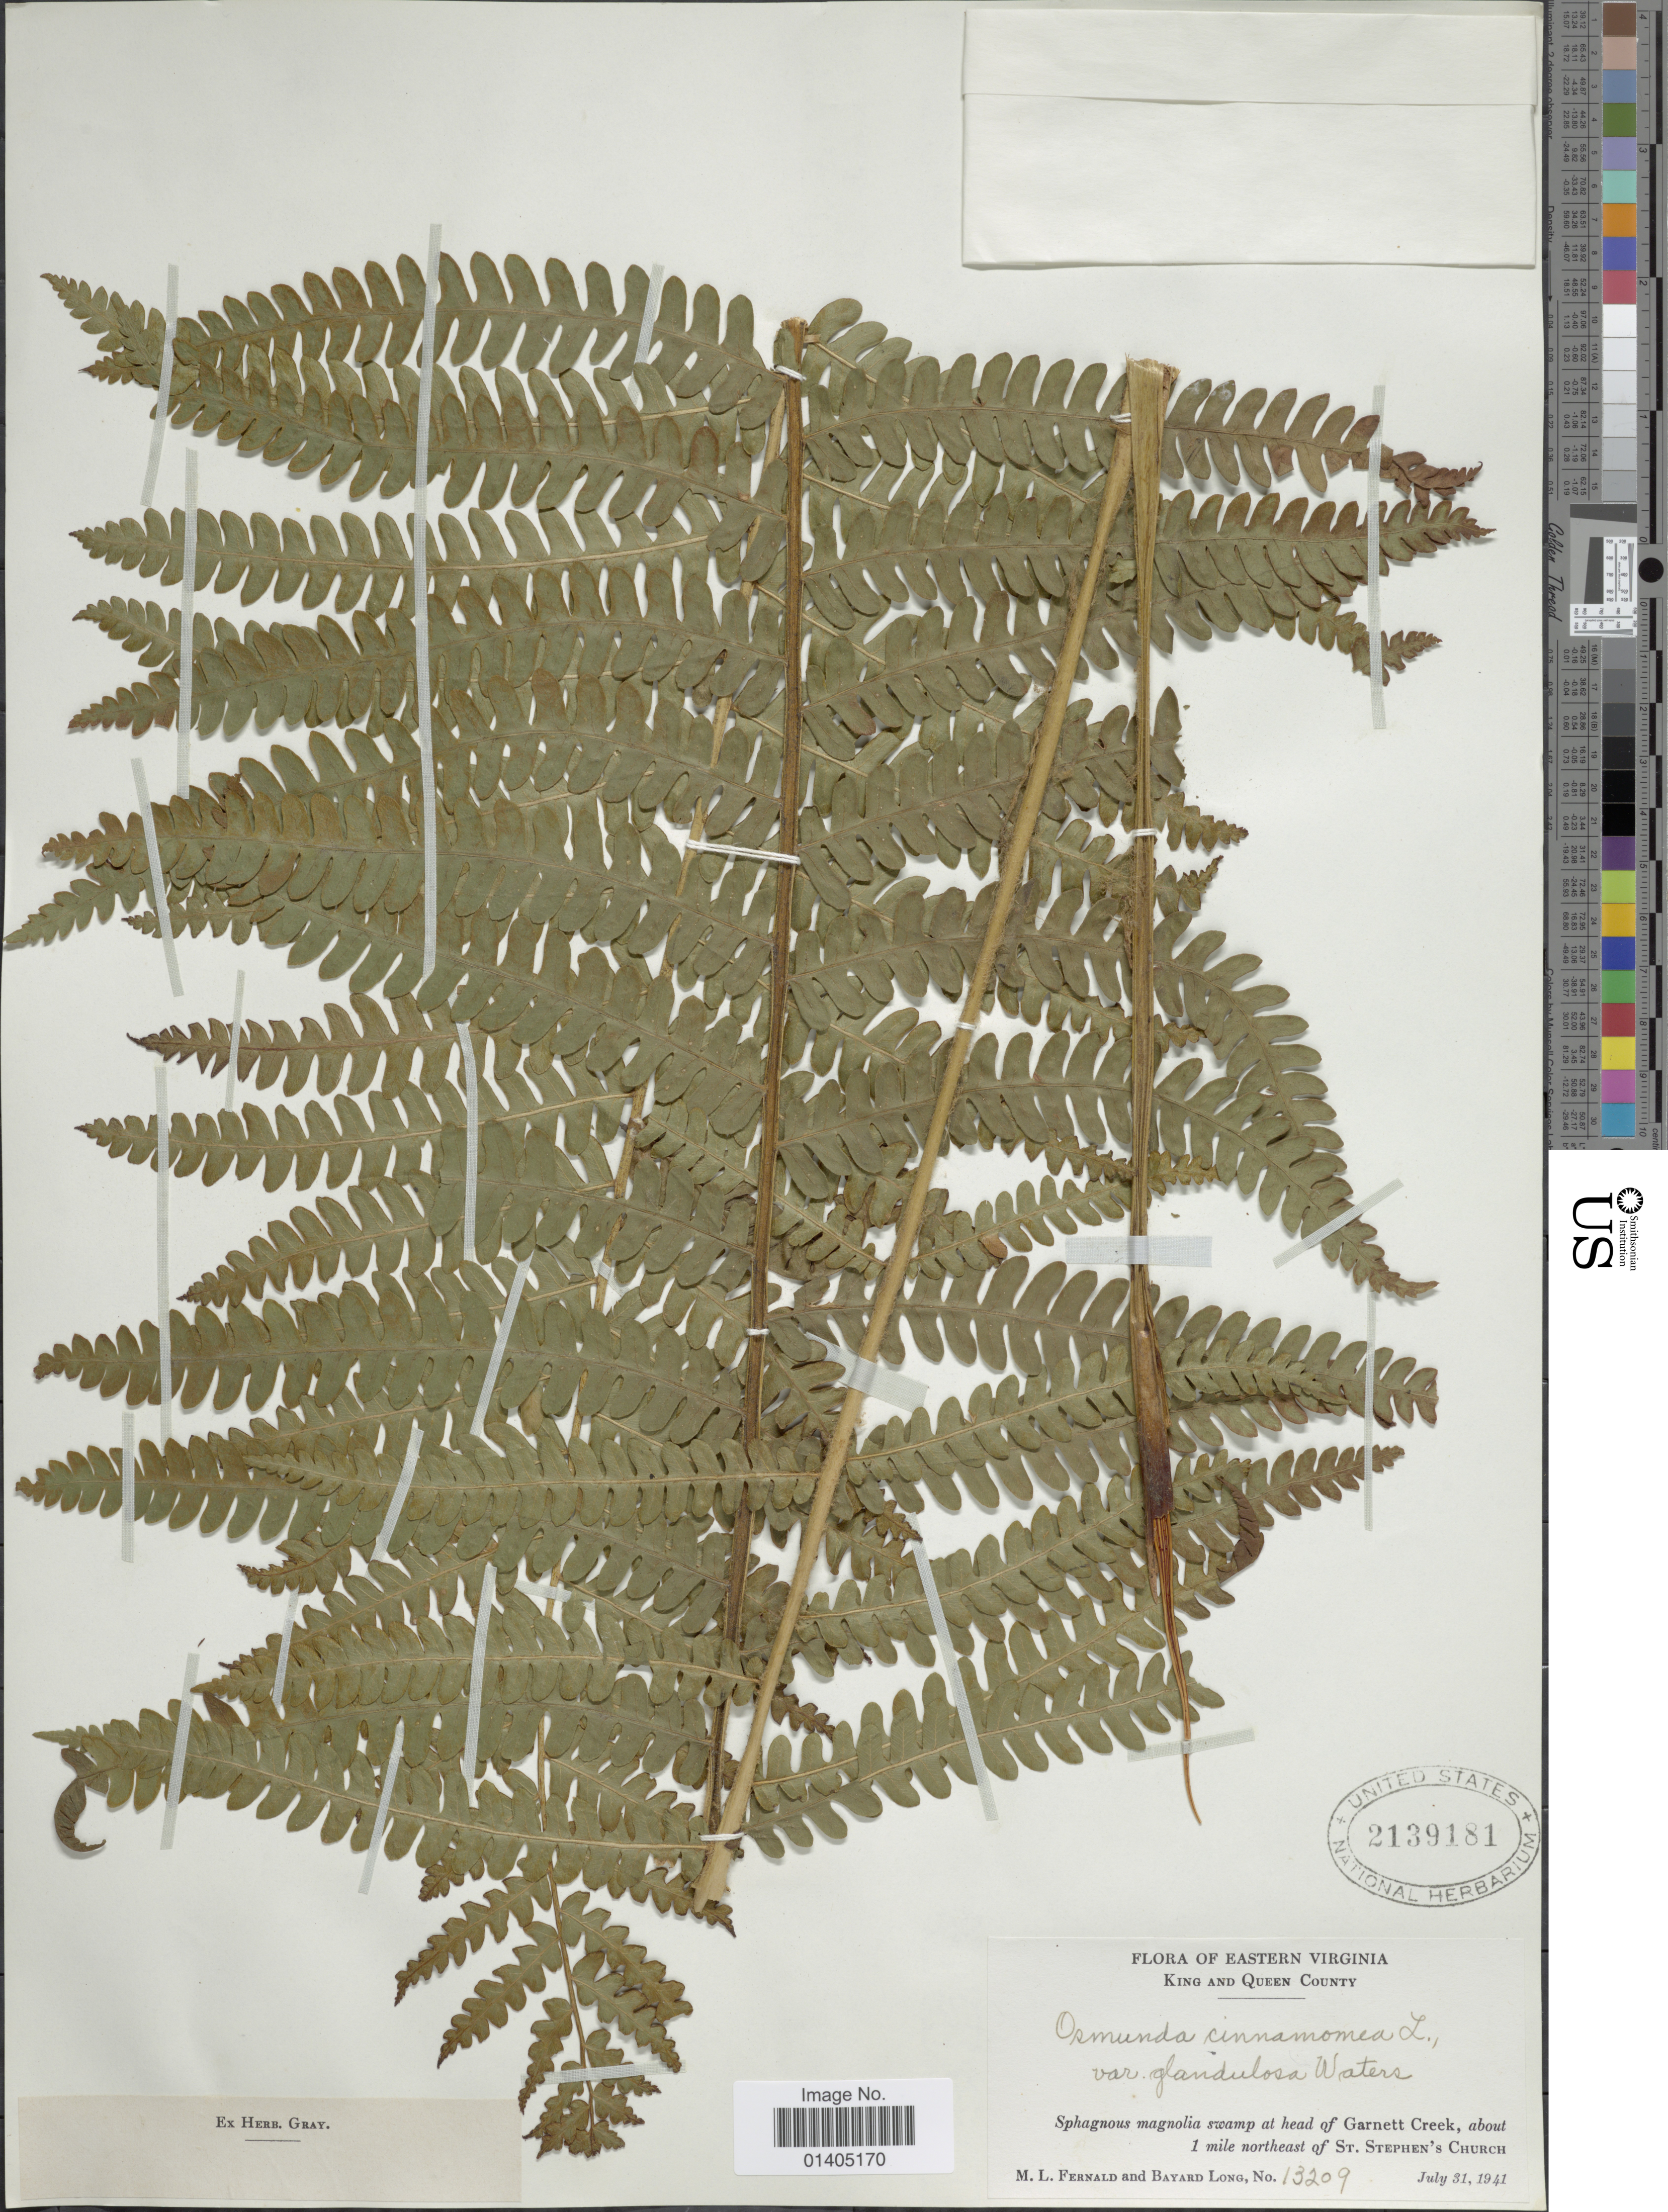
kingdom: Plantae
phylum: Tracheophyta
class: Polypodiopsida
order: Osmundales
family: Osmundaceae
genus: Osmundastrum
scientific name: Osmundastrum cinnamomeum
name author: (L.) C. Presl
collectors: M. L. Fernald & B. Long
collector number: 13209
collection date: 1941-07-31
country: United States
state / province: Virginia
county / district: King and Queen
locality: Eastern Virginia, King and Queen County, Sphagnous magnolia swamp at head of Garnett Creek, about 1 mile northeast of St Stephen's Church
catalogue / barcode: US 2139181